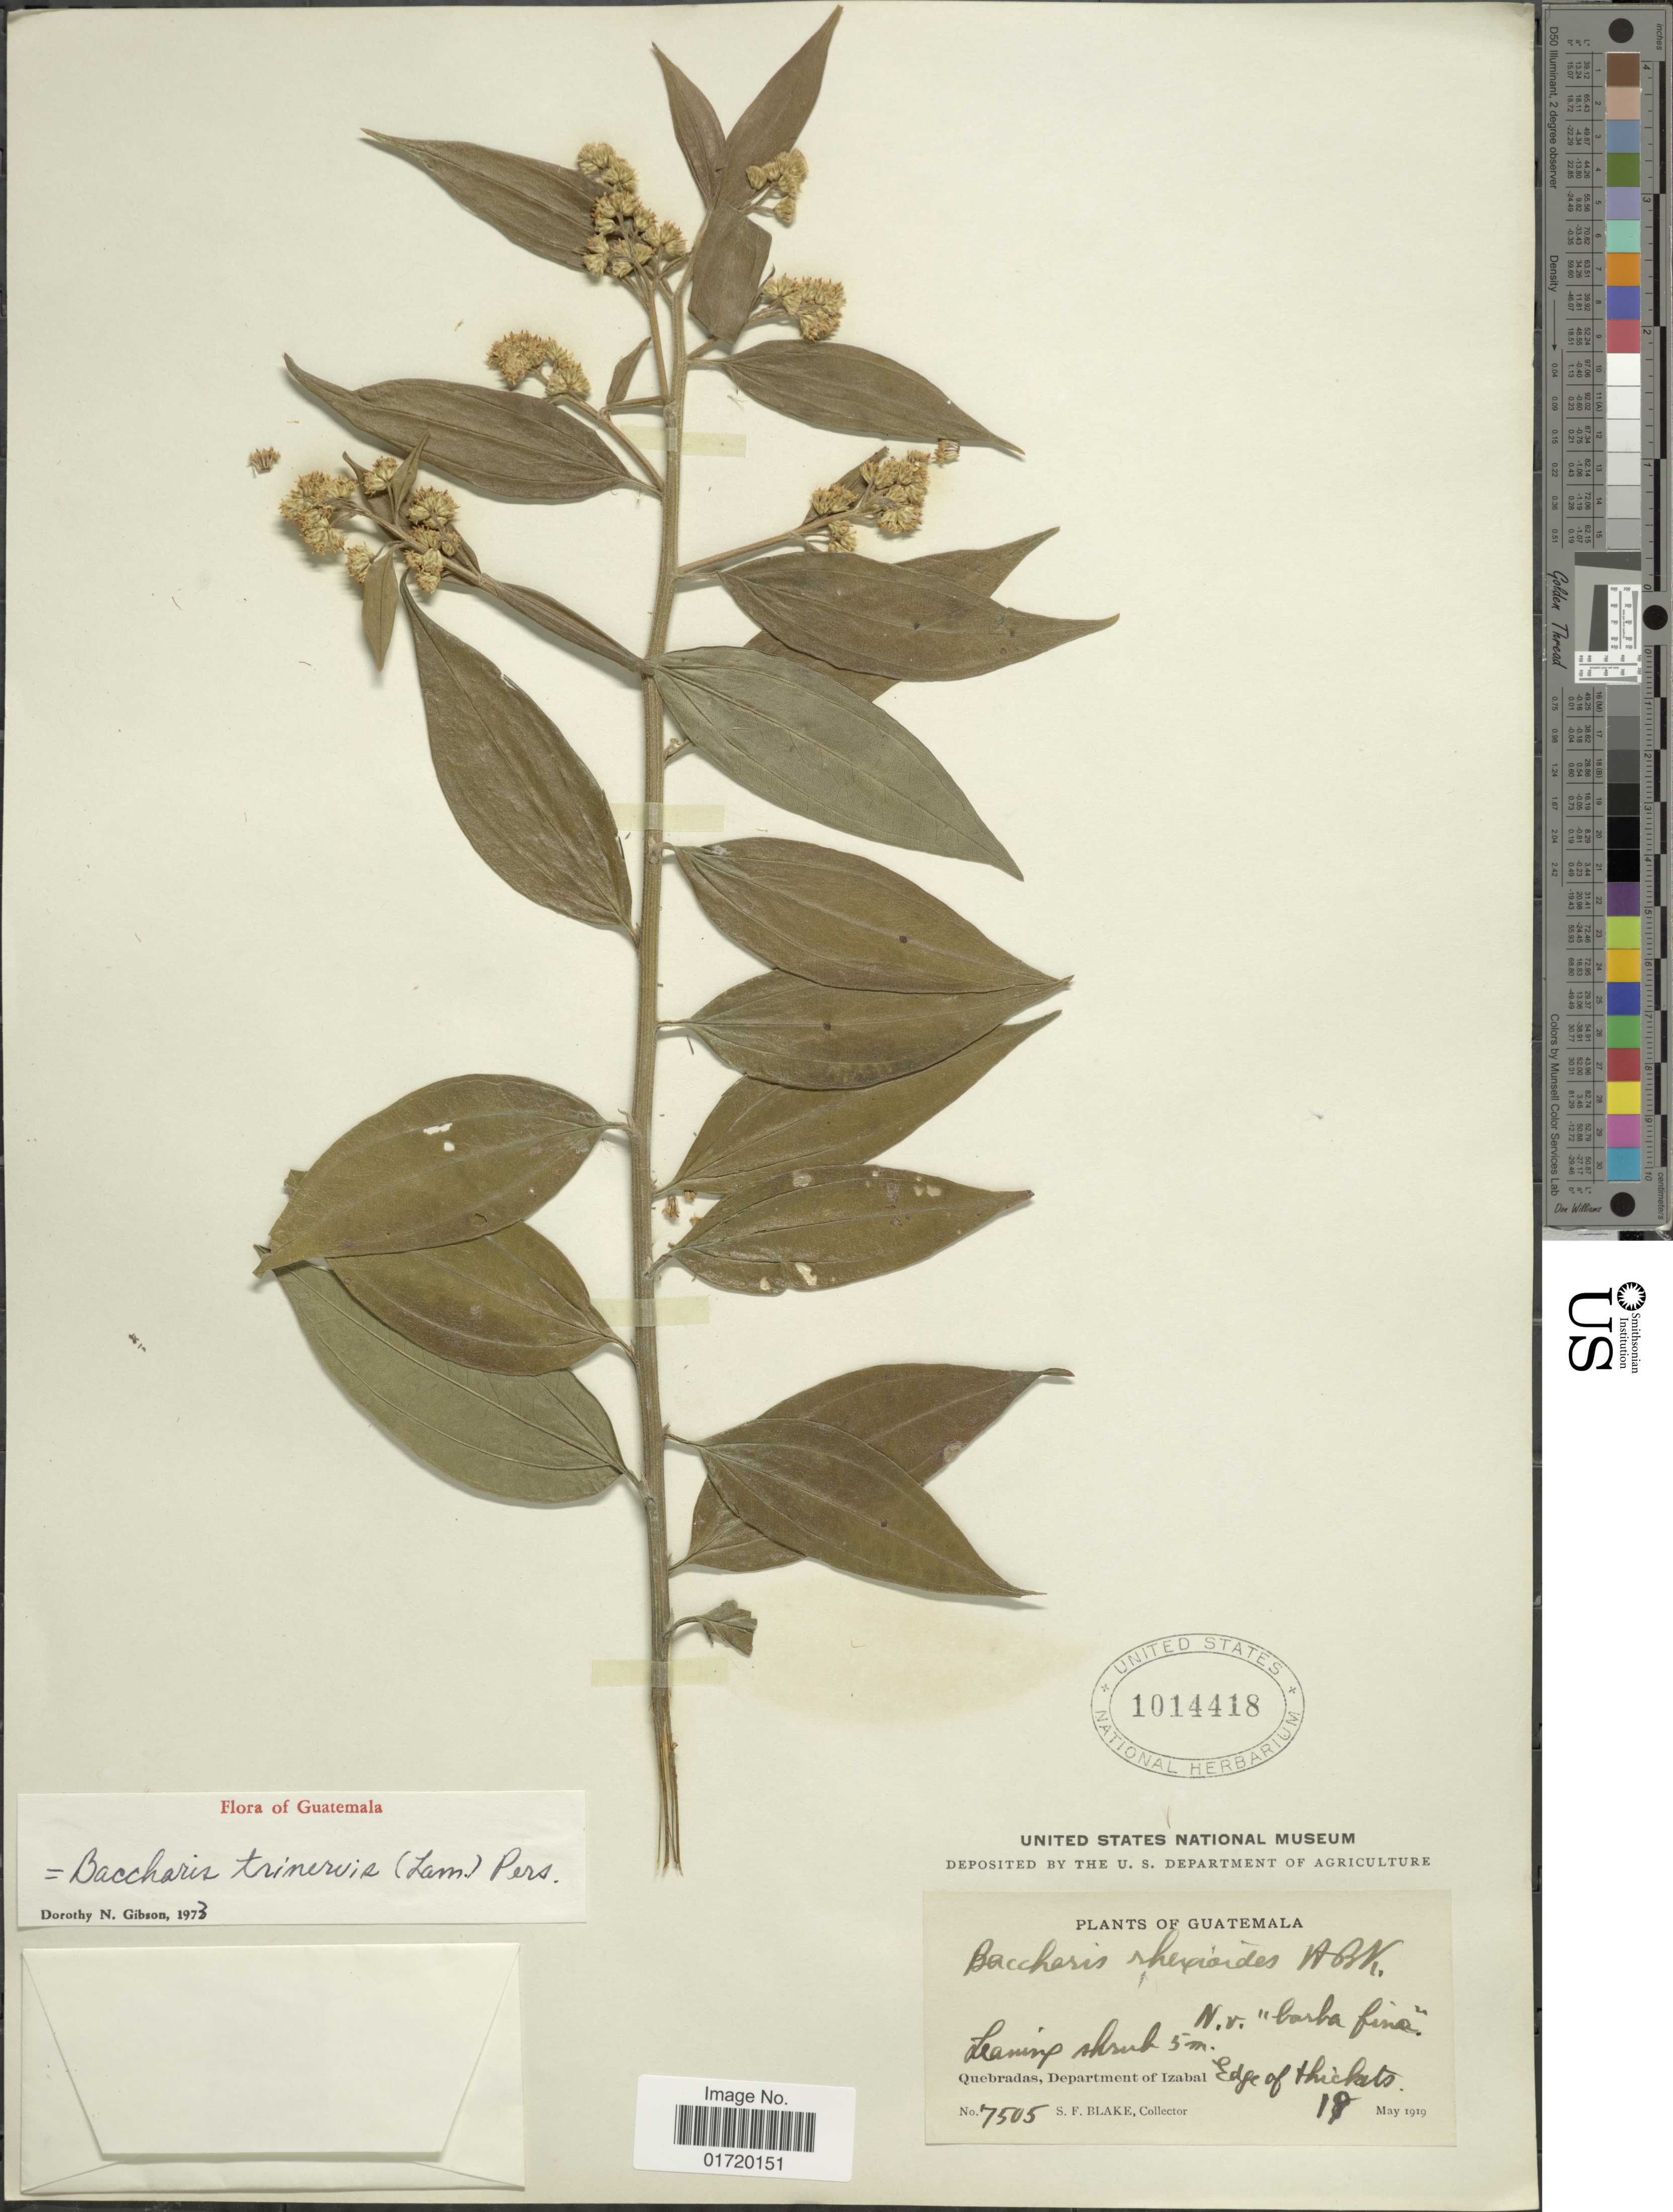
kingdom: Plantae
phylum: Tracheophyta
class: Magnoliopsida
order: Asterales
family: Asteraceae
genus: Baccharis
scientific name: Baccharis trinervis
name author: (Lam.) Pers.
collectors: S. Blake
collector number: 7505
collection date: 1919-05-18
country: Guatemala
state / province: Izabal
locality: Quebradas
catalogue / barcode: US 1014418